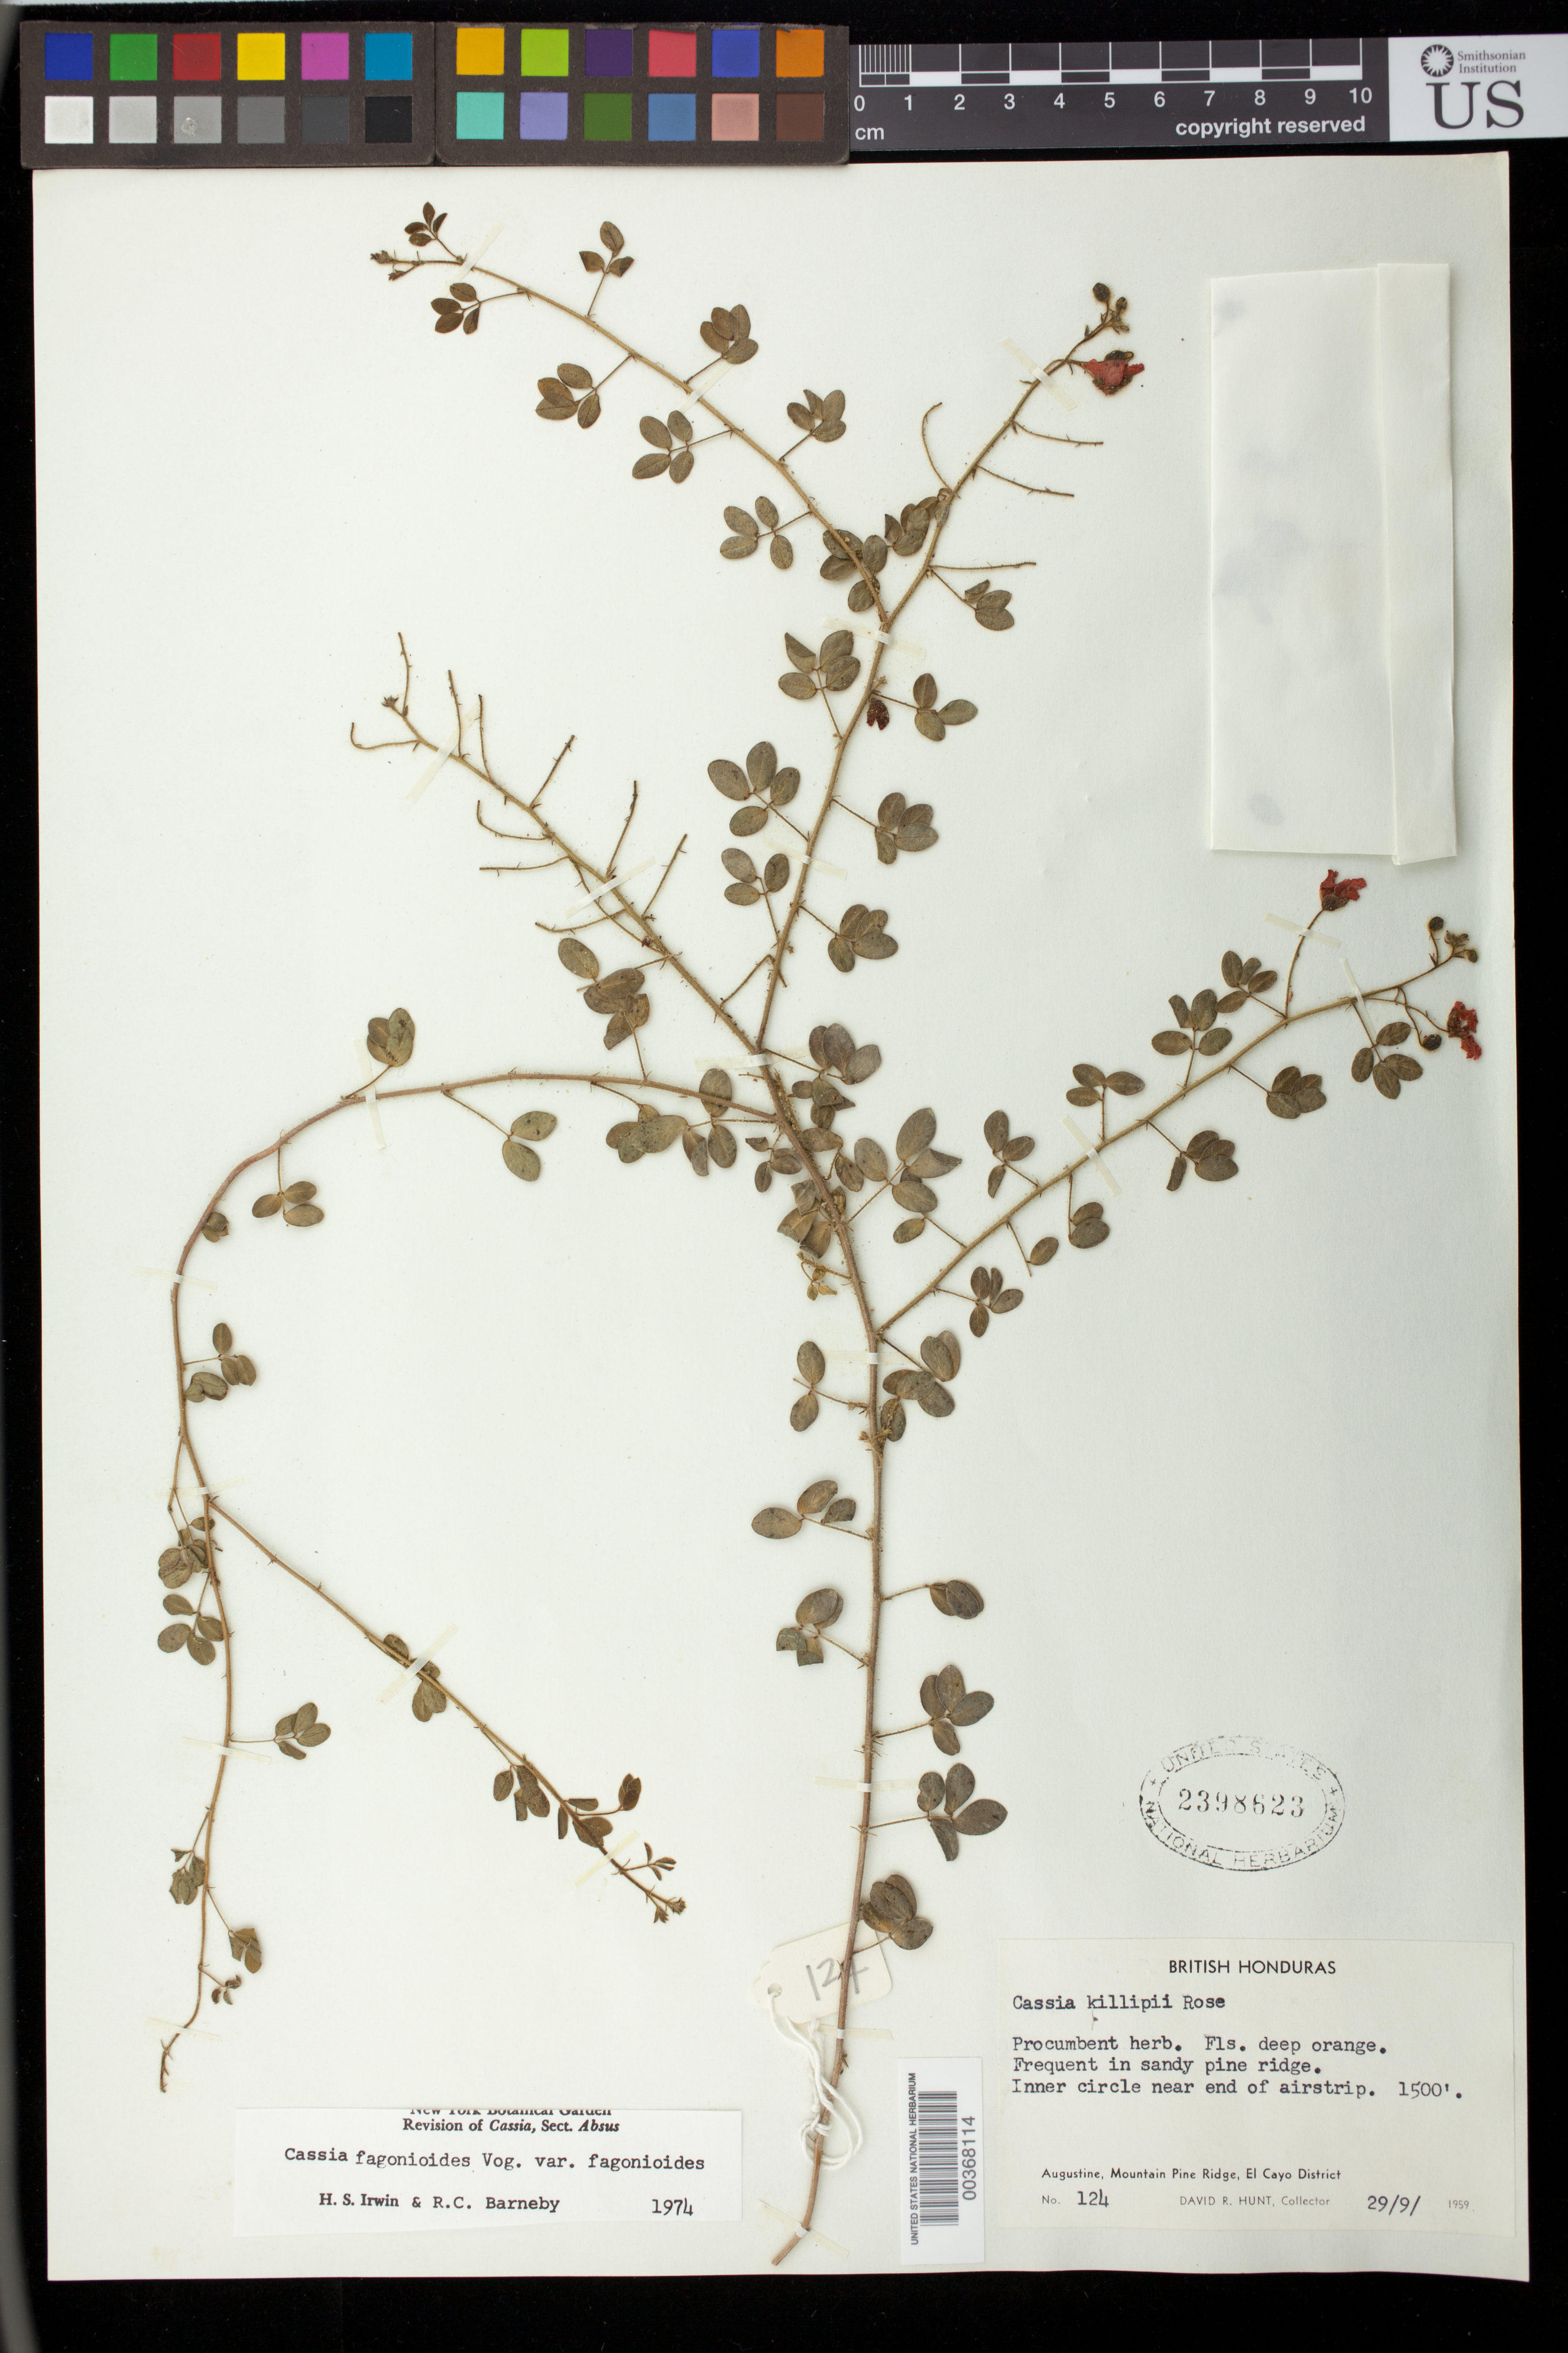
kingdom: Plantae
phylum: Tracheophyta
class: Magnoliopsida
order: Fabales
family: Fabaceae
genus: Chamaecrista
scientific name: Chamaecrista fagonioides var. fagonioides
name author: (Vogel) H.S. Irwin & Barneby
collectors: D. R. Hunt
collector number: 124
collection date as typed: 29 Sep 1959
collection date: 1959-09-29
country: Belize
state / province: Cayo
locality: Inner circle near end of airstrip; Augustine, Pine Ridge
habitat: Sandy pine ridge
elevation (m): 457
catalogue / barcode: US 2398623